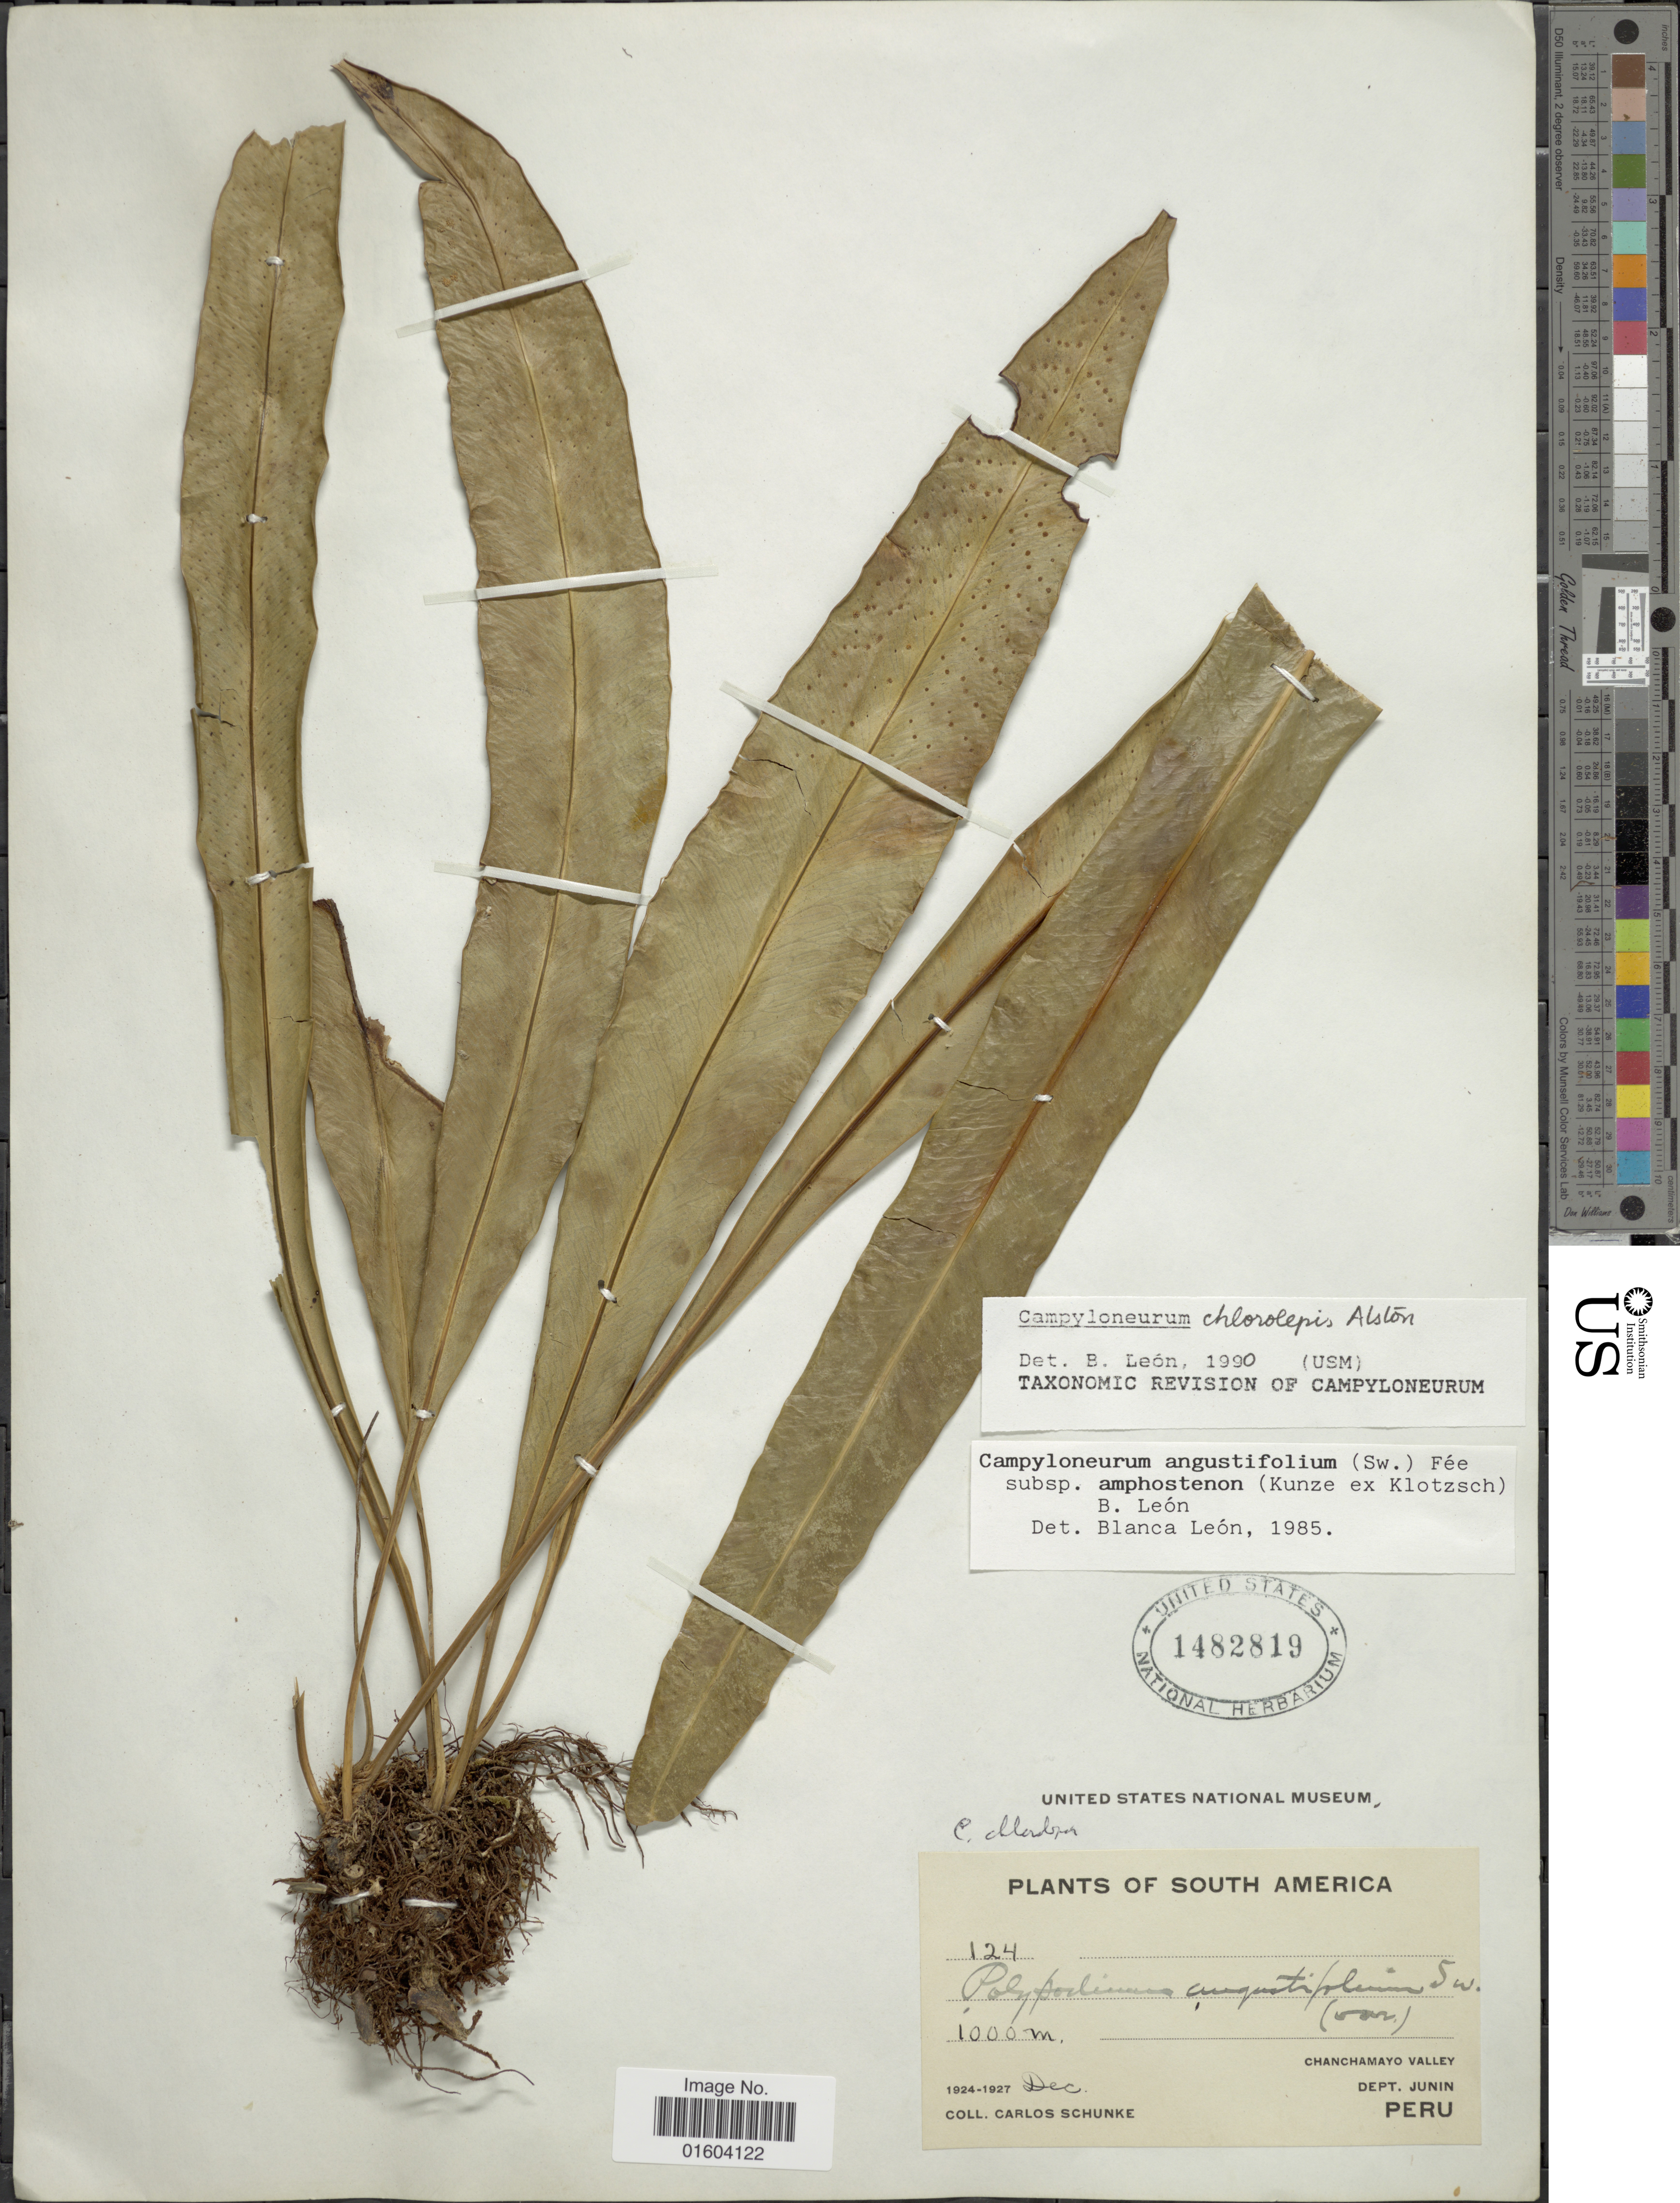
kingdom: Plantae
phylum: Tracheophyta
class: Polypodiopsida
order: Polypodiales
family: Polypodiaceae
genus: Campyloneurum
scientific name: Campyloneurum chlorolepis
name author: Alston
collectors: C. Schunke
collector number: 124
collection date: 1924-12/1927-12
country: Peru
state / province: Junín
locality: South America. Chanchamayo Valley, Dept. Junin. Peru.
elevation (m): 1000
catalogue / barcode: US 1482819